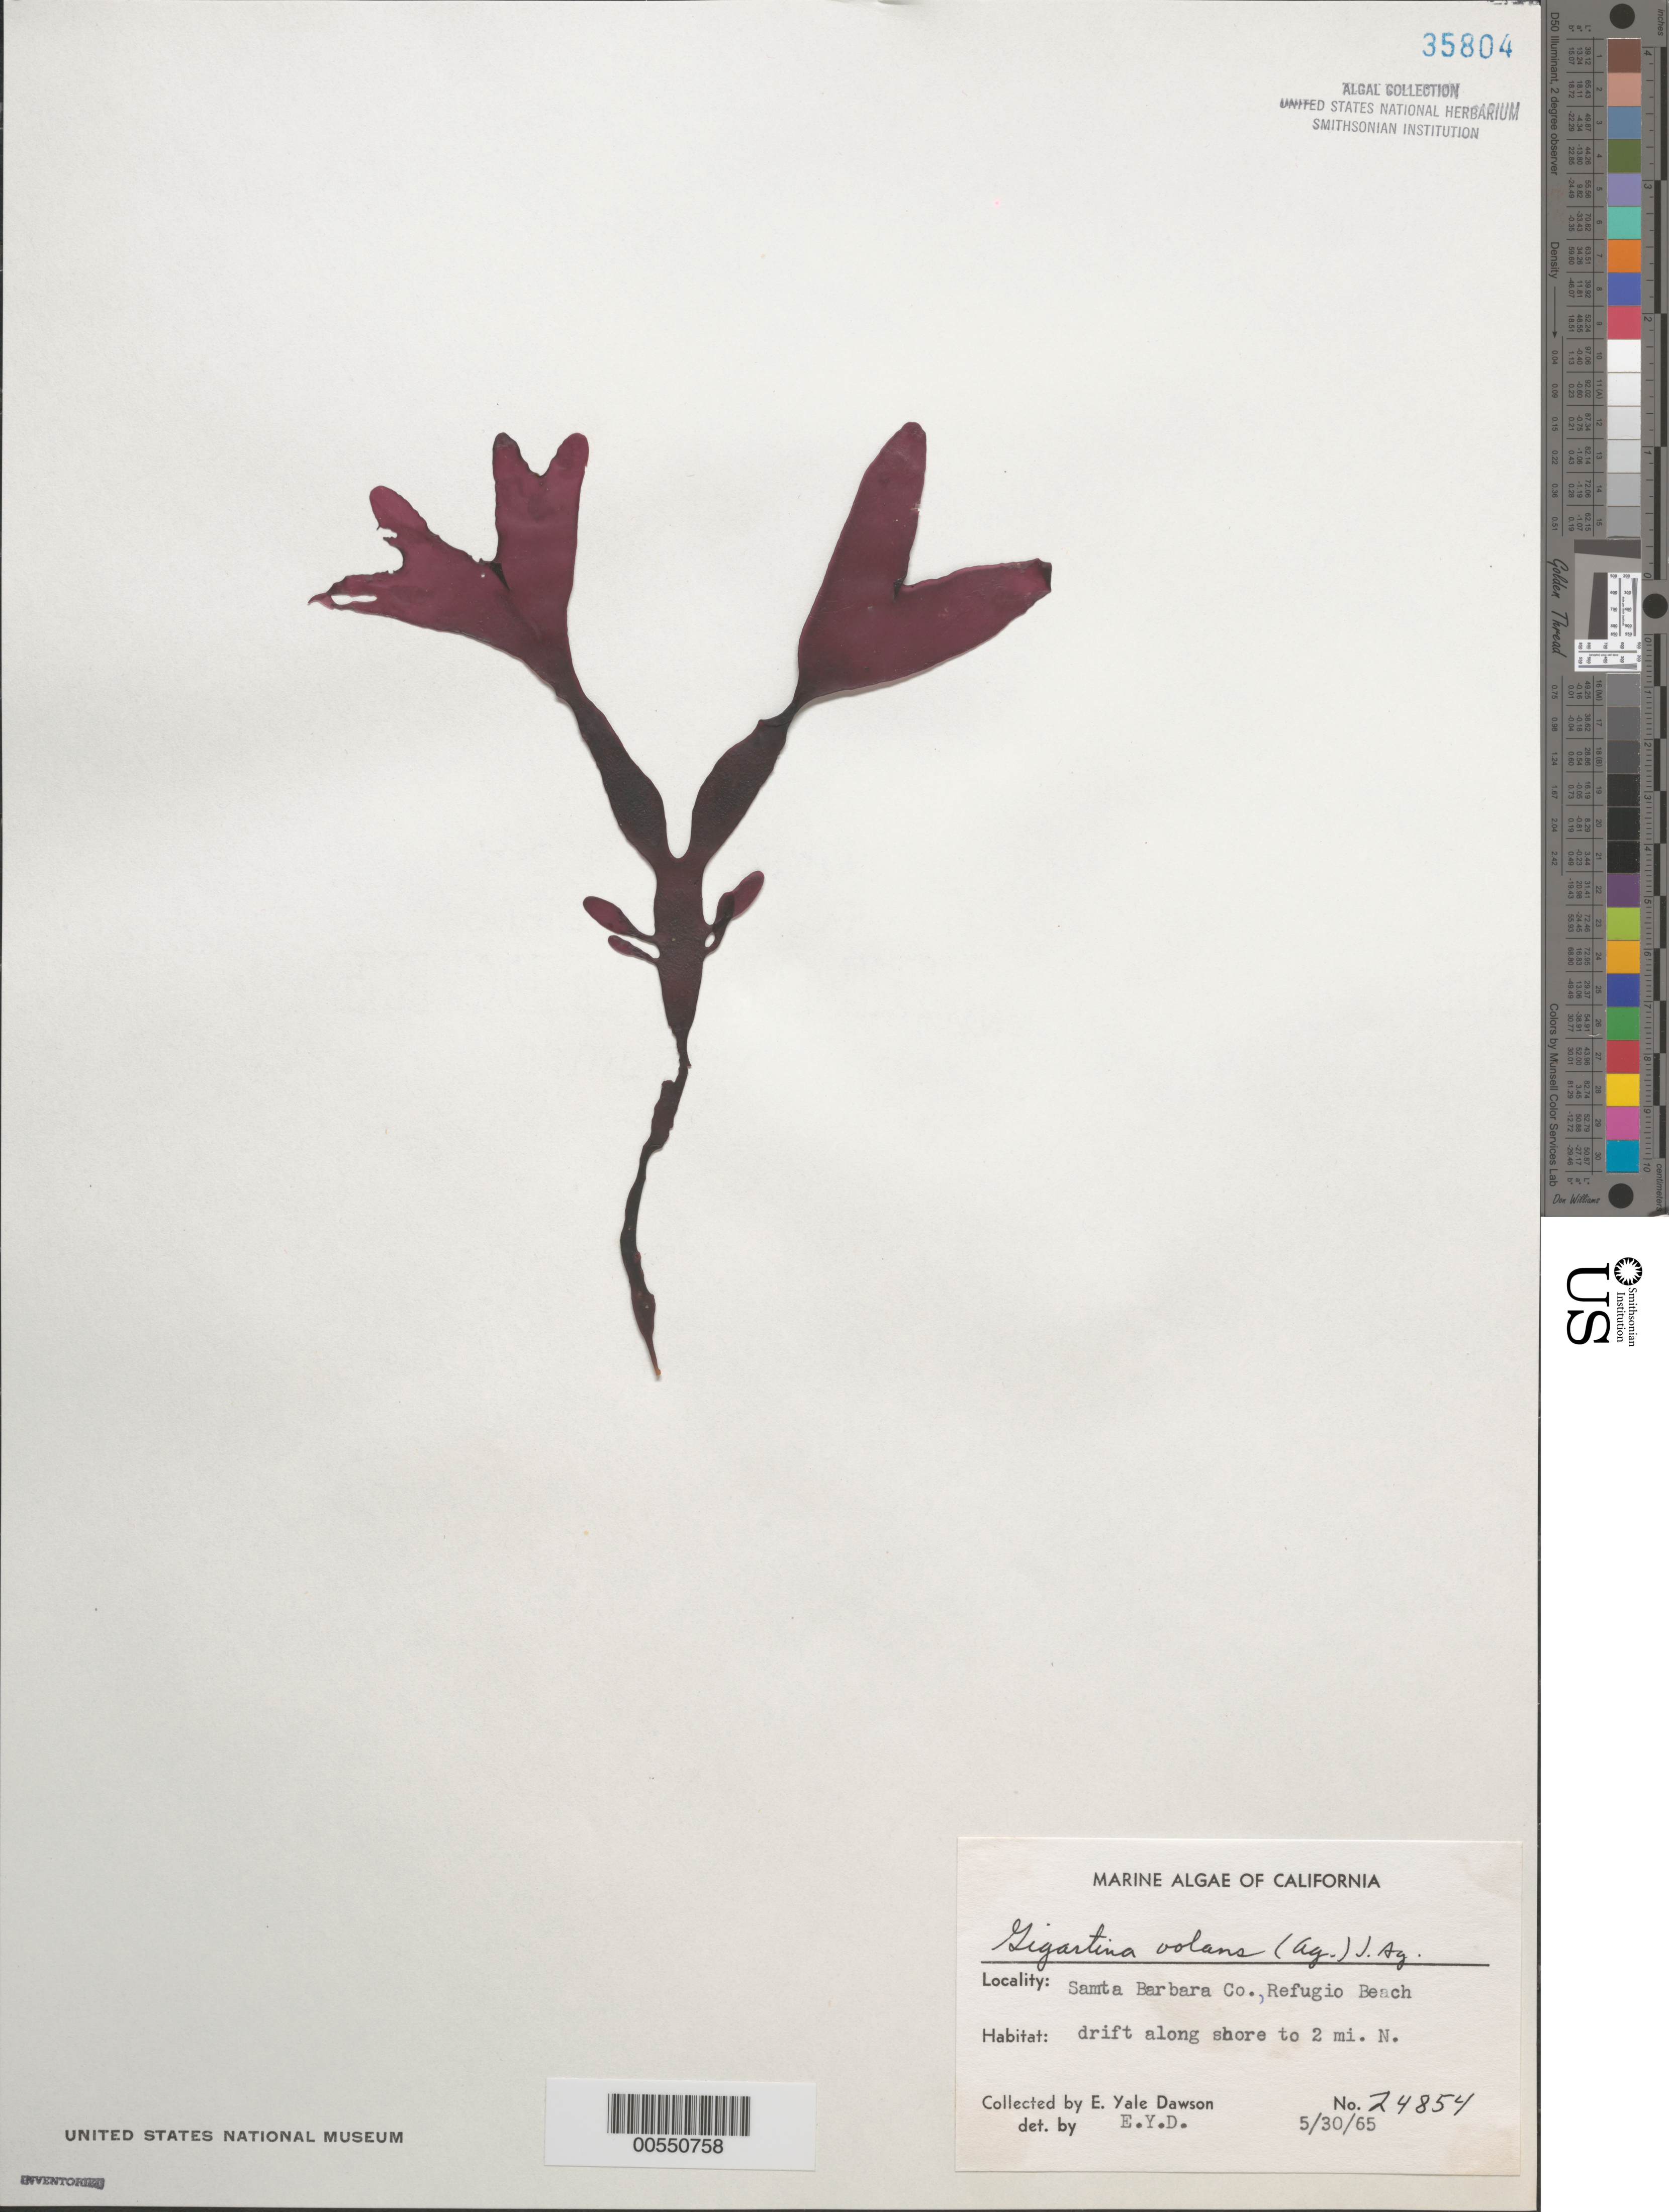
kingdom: Plantae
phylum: Rhodophyta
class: Florideophyceae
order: Gigartinales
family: Gigartinaceae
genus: Mazzaella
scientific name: Mazzaella volans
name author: (C. Agardh) Fredericq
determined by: Algae name updating Project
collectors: E. Y. Dawson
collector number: EYD 24854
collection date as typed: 30 May 1965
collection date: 1965-05-30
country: United States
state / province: California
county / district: Santa Barbara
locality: Refugio Beach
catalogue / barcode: US 35804